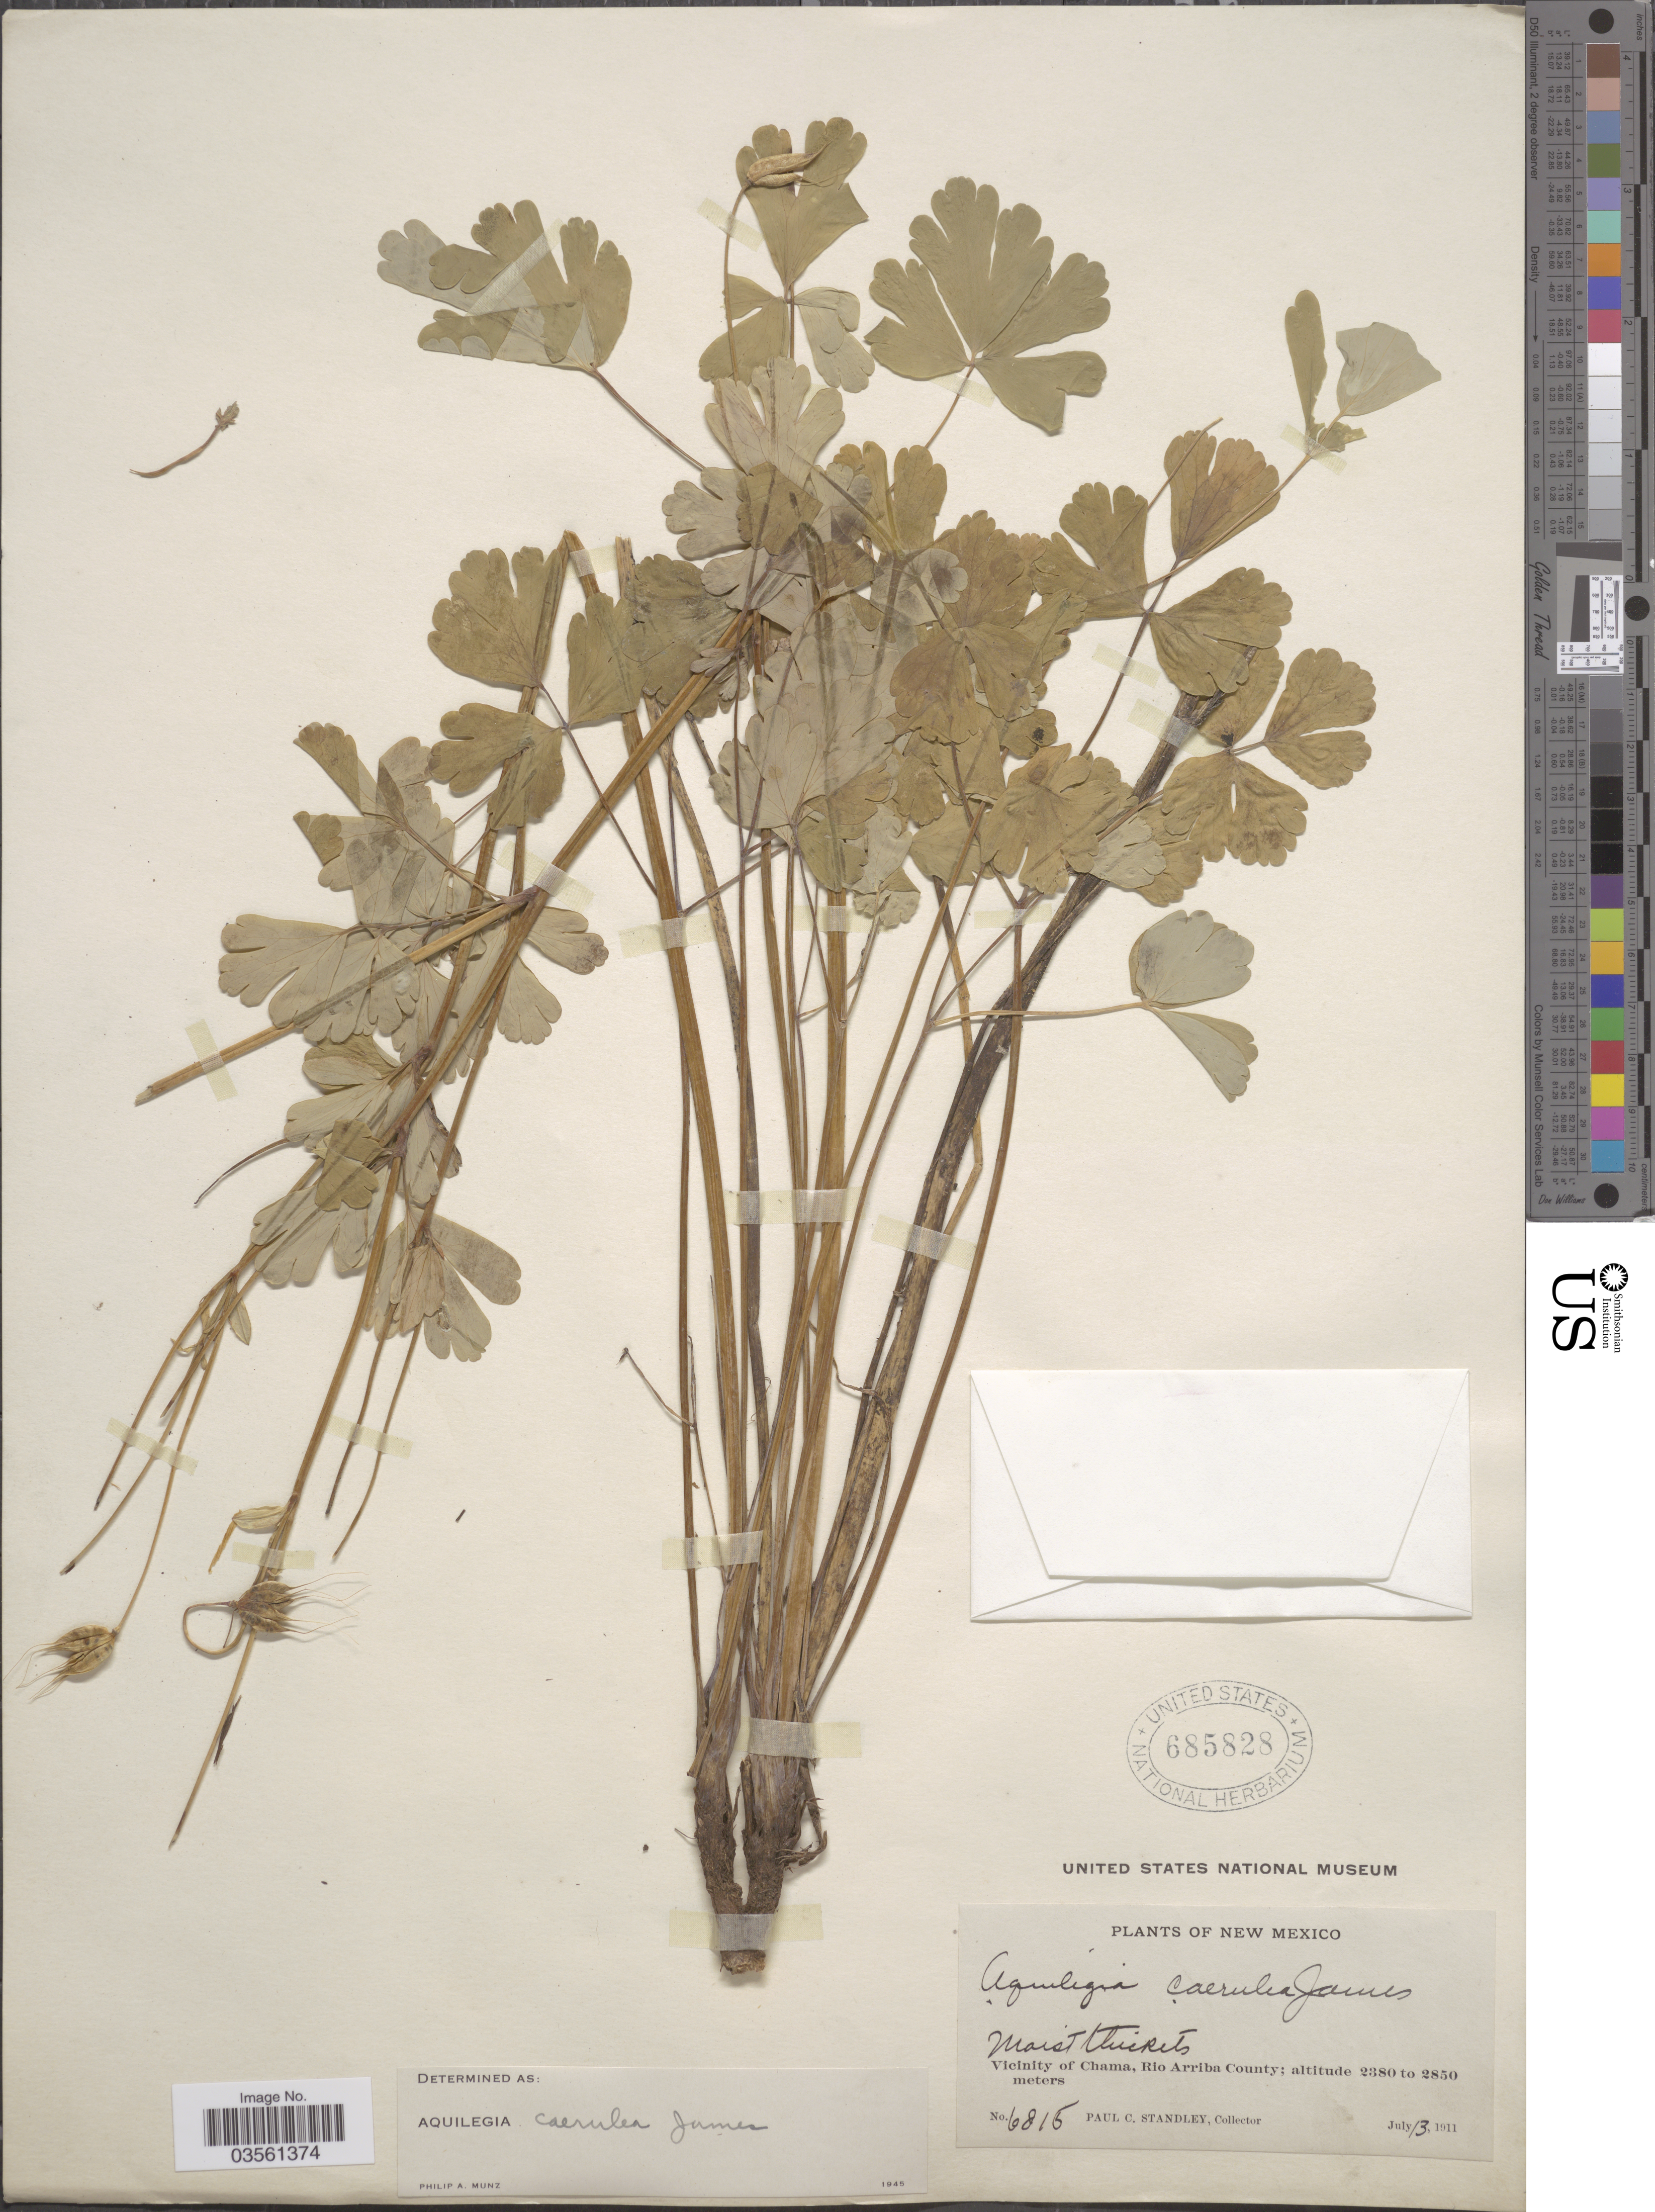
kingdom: Plantae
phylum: Tracheophyta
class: Magnoliopsida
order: Ranunculales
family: Ranunculaceae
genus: Aquilegia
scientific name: Aquilegia coerulea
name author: E. James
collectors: P. C. Standley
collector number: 6815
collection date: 1911-07-13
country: United States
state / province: New Mexico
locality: Vicinity of Chama, Rio Arriba County.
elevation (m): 2380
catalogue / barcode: US 685828